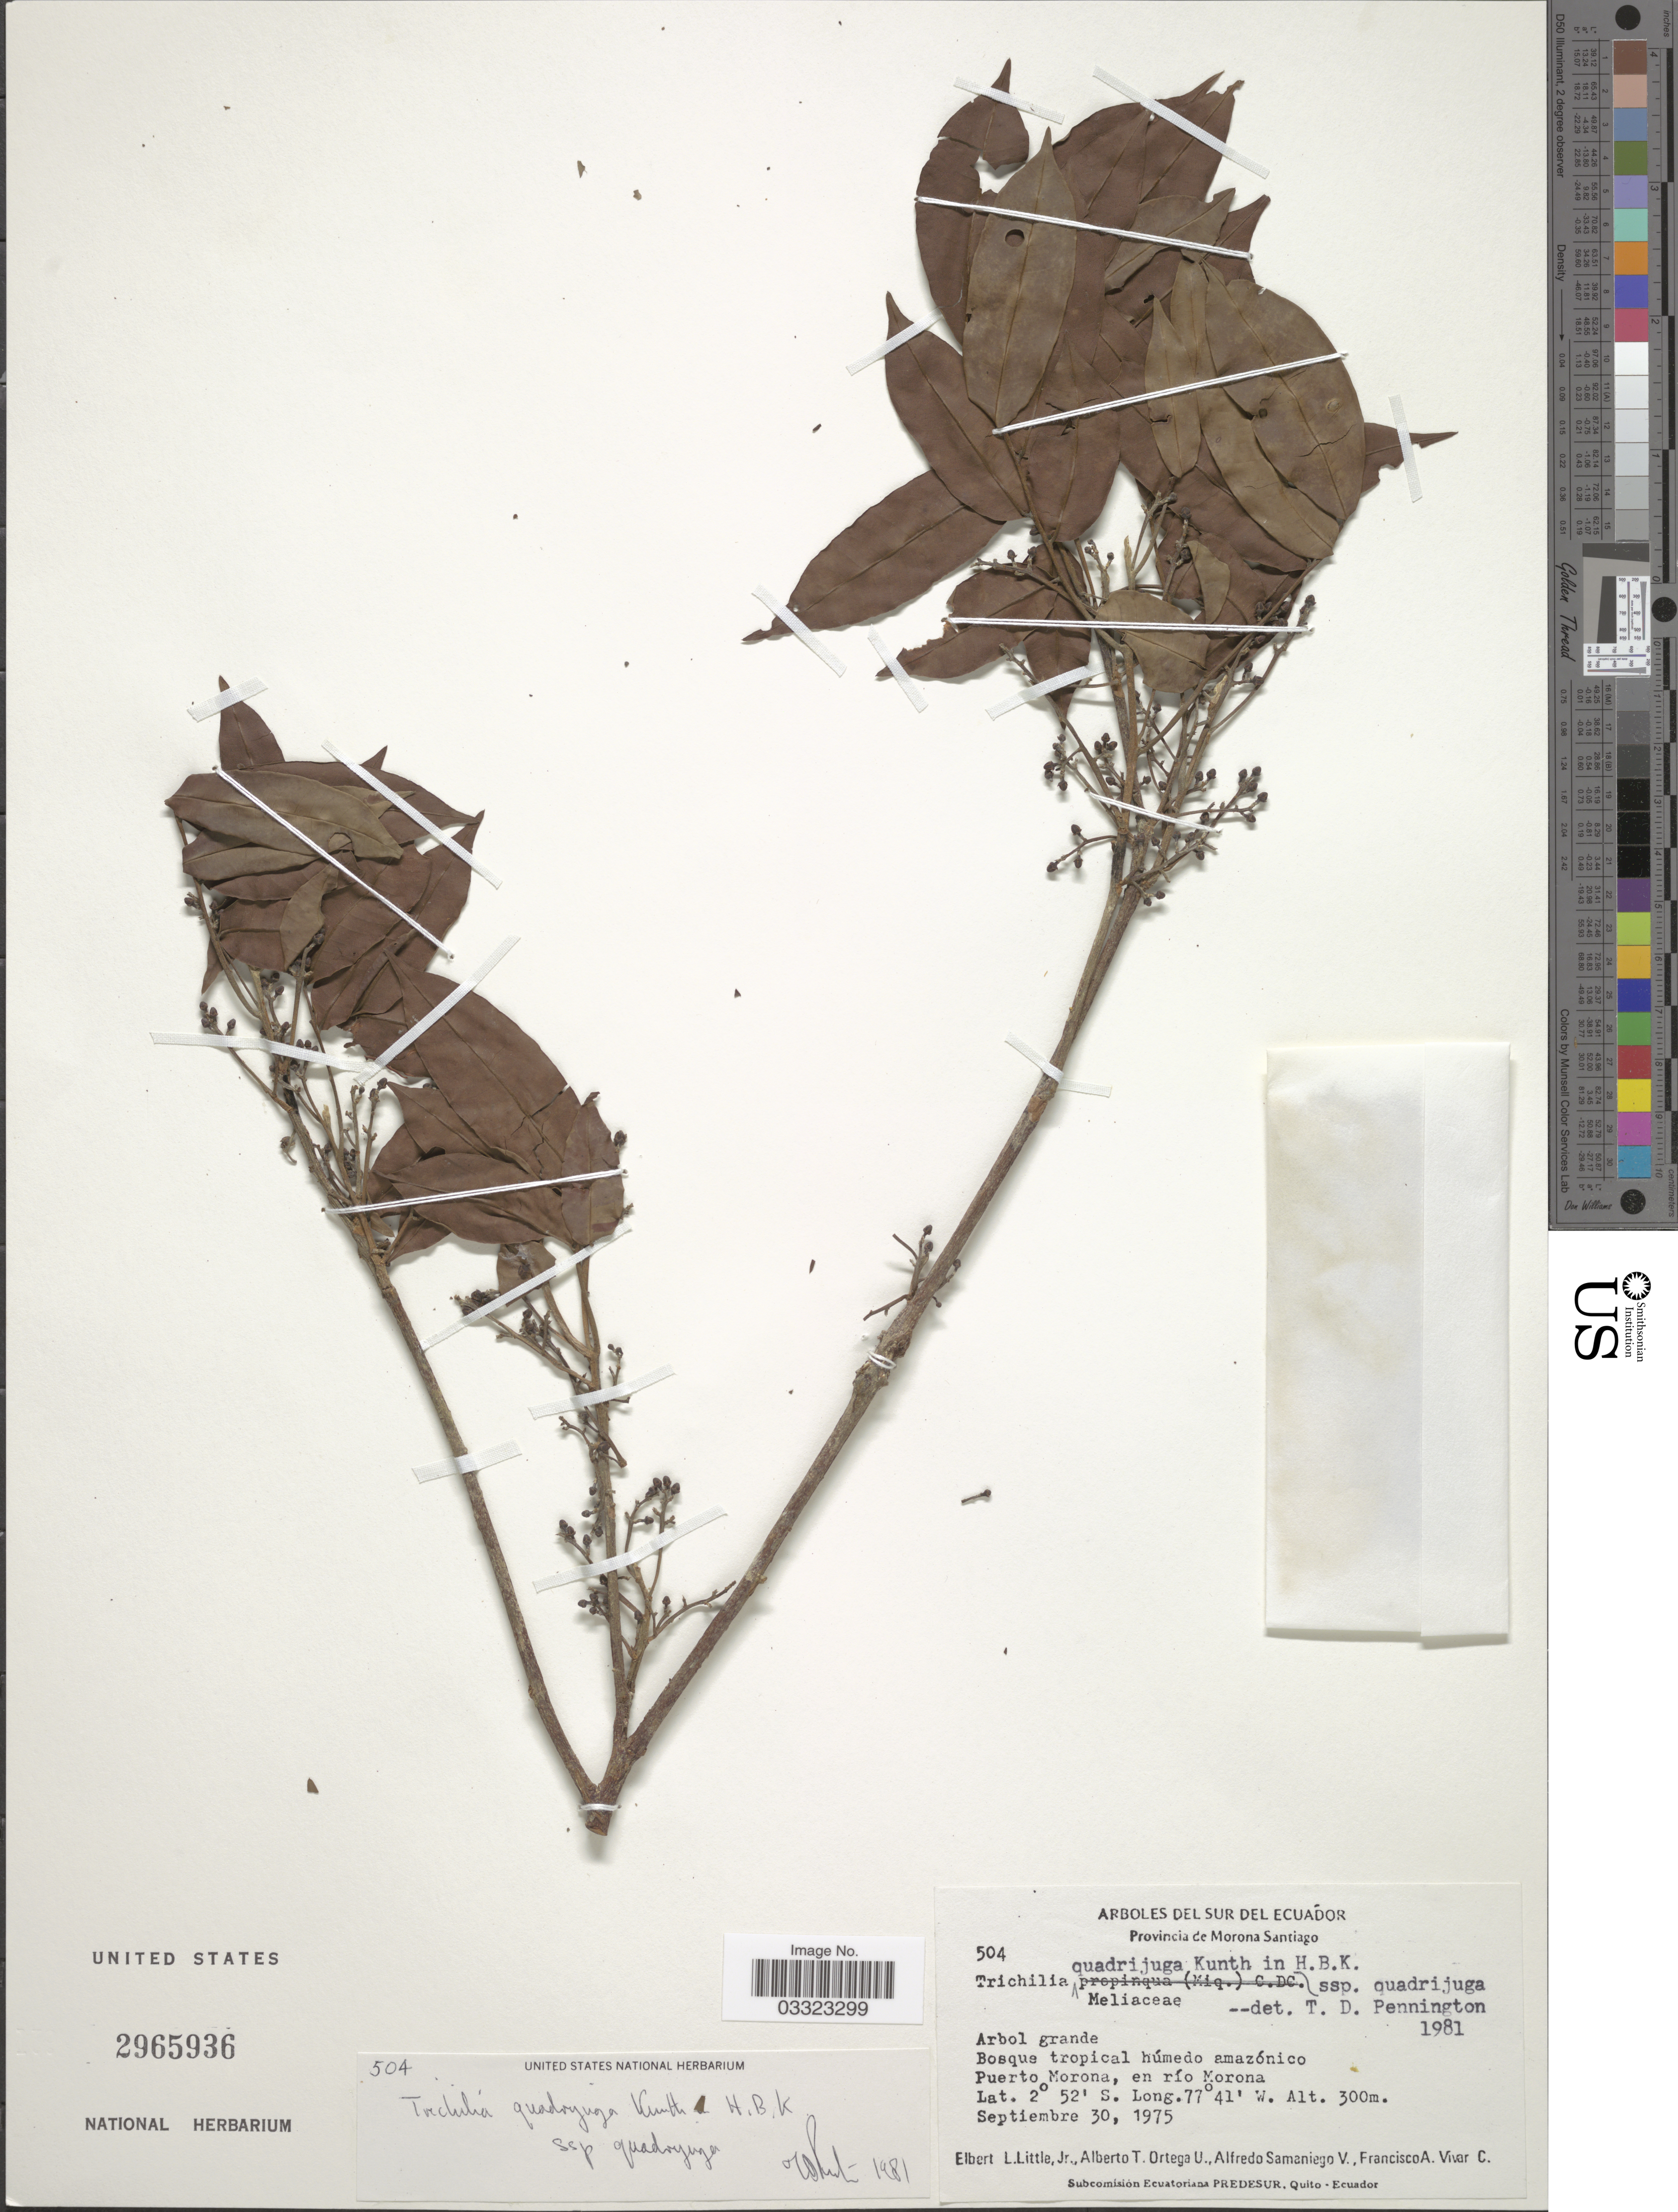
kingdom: Plantae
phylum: Tracheophyta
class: Magnoliopsida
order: Sapindales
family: Meliaceae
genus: Trichilia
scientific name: Trichilia quadrijuga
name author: Kunth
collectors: E. L. Little, A. T. Ortega U., A. Samaniego & F. A. Vivar C.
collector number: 504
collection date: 1975-09-30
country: Ecuador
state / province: Morona-Santiago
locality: Puerto Morona, en río Morona.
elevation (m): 300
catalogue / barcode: US 2965936